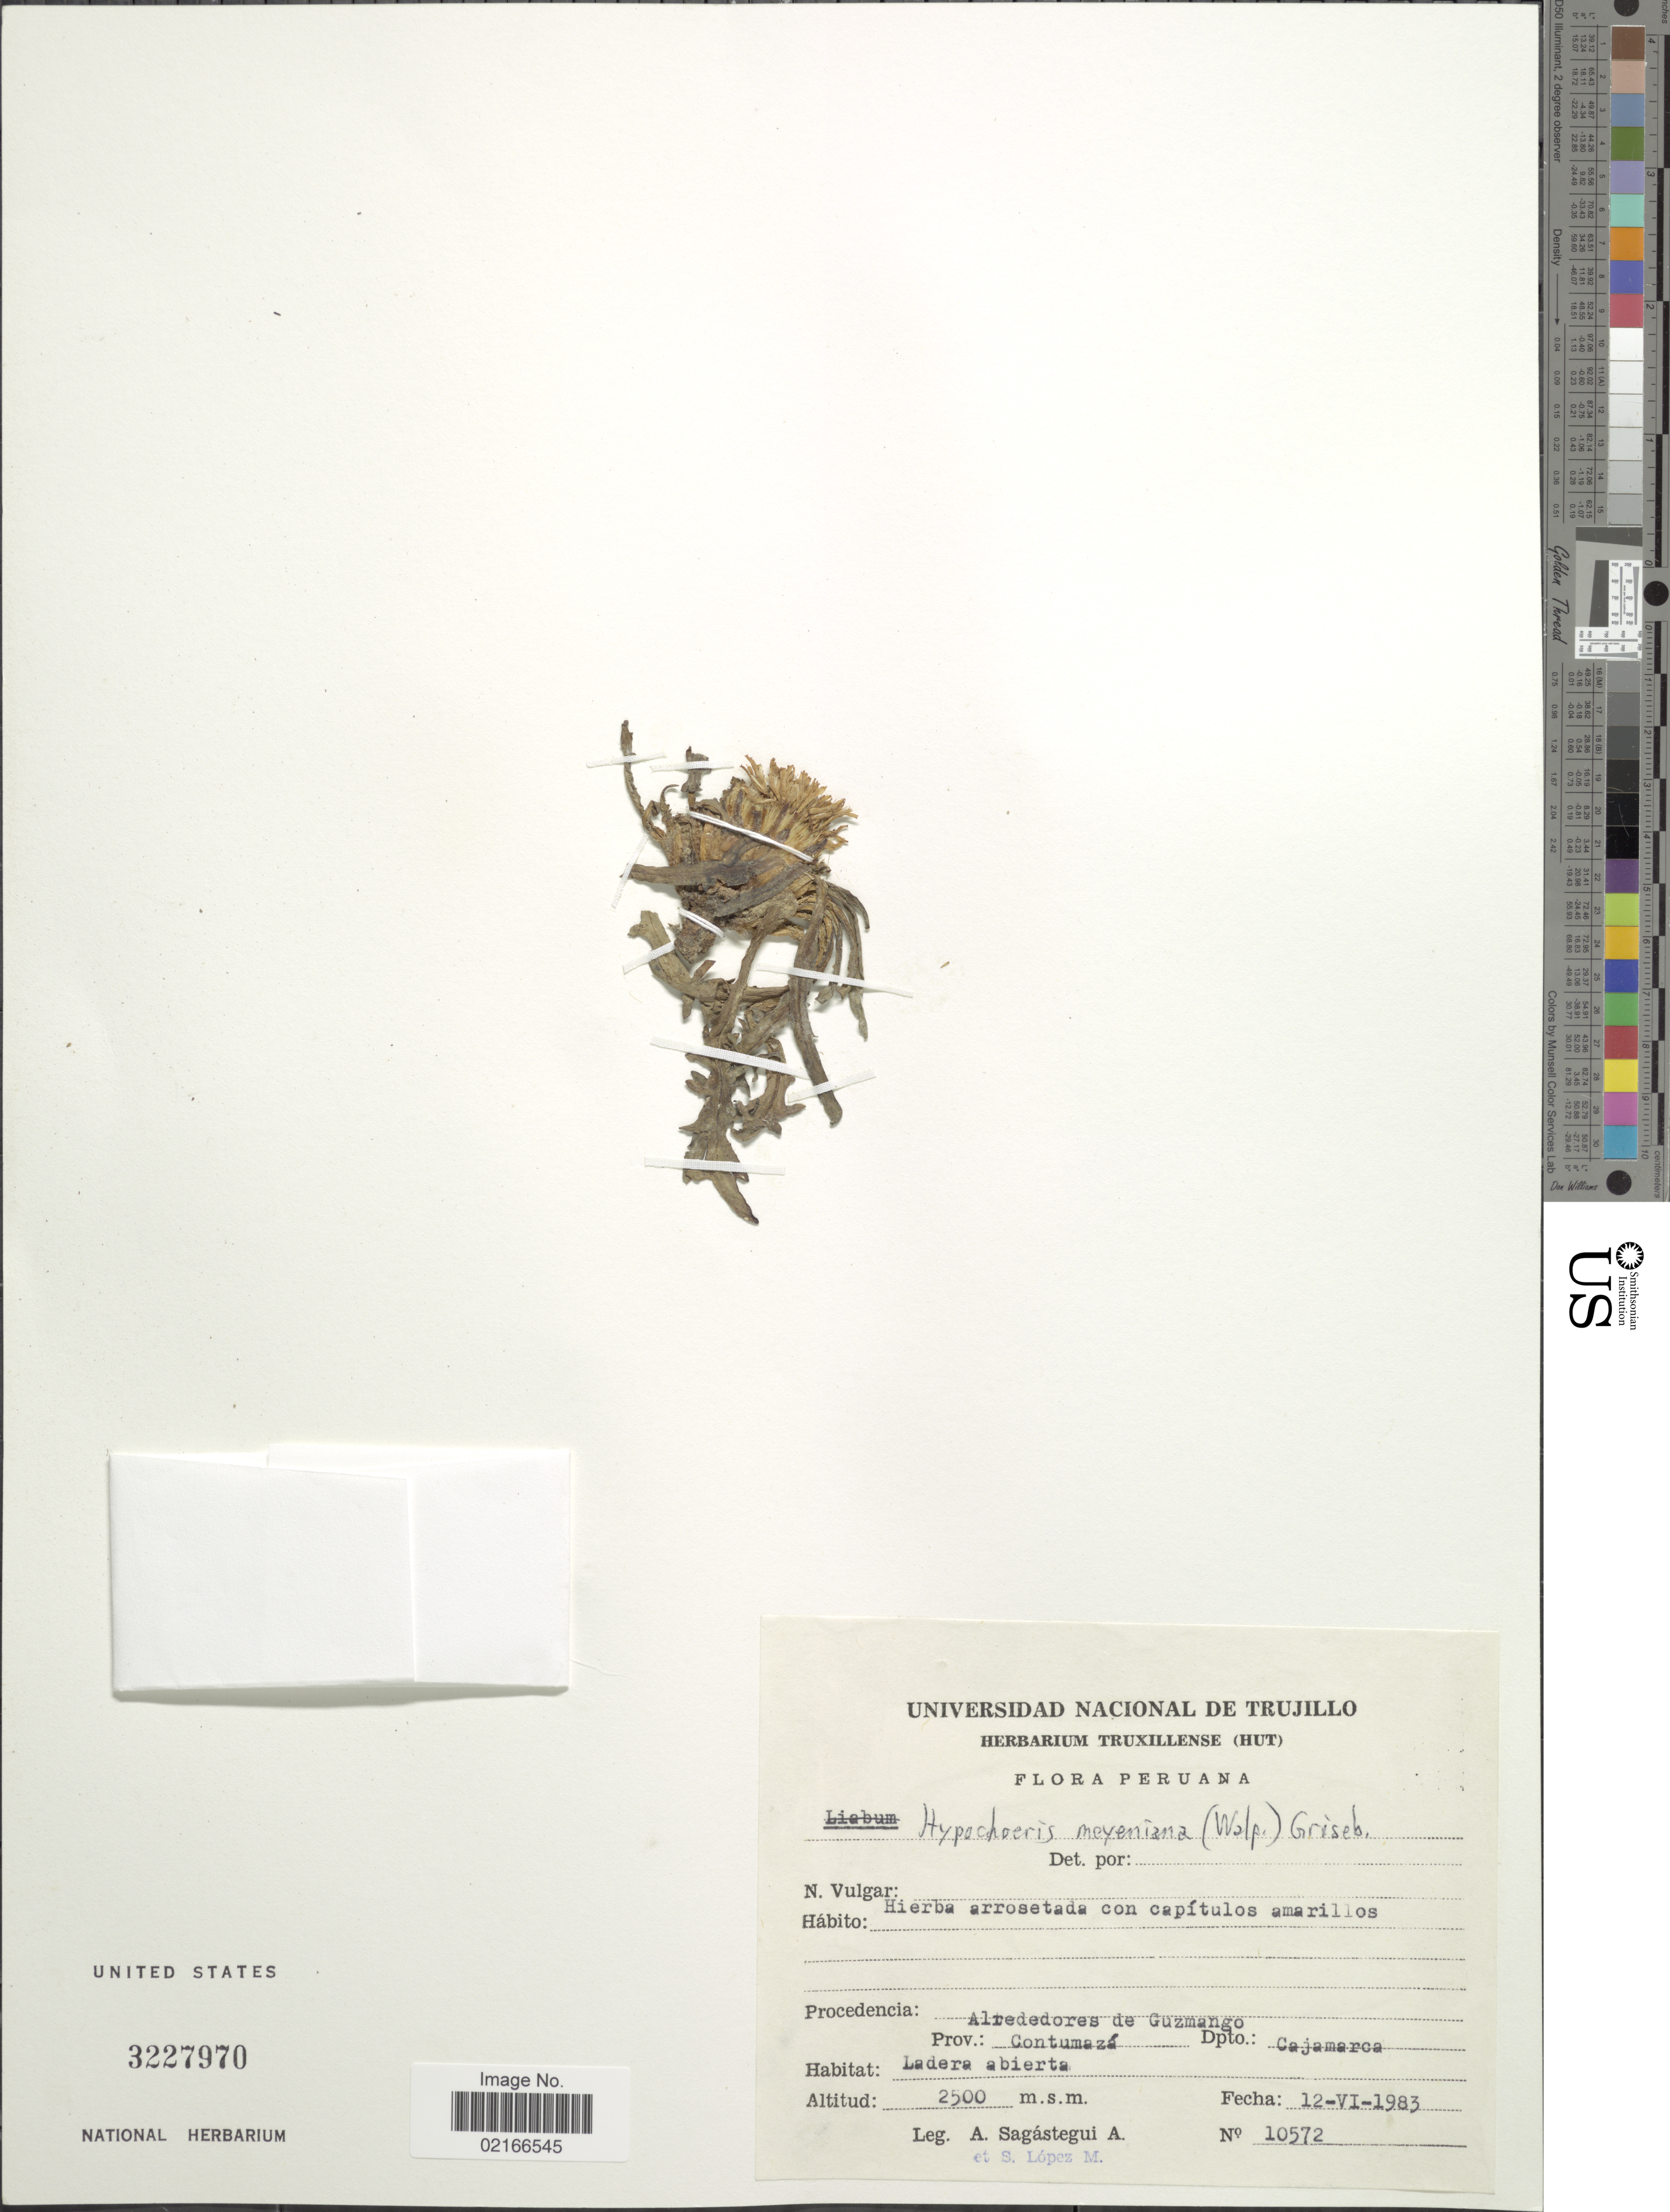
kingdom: Plantae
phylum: Tracheophyta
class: Magnoliopsida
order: Asterales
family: Asteraceae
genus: Hypochaeris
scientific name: Hypochaeris meyeniana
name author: (Walp.) Benth. & Hook. f. ex Griseb.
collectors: A. Sagástegui A. & S. Lopez M.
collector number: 10572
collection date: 1983-06-12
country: Peru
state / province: Cajamarca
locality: Alrededores de Guzmango. Prov.: Contumazá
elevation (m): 2500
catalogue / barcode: US 3227970